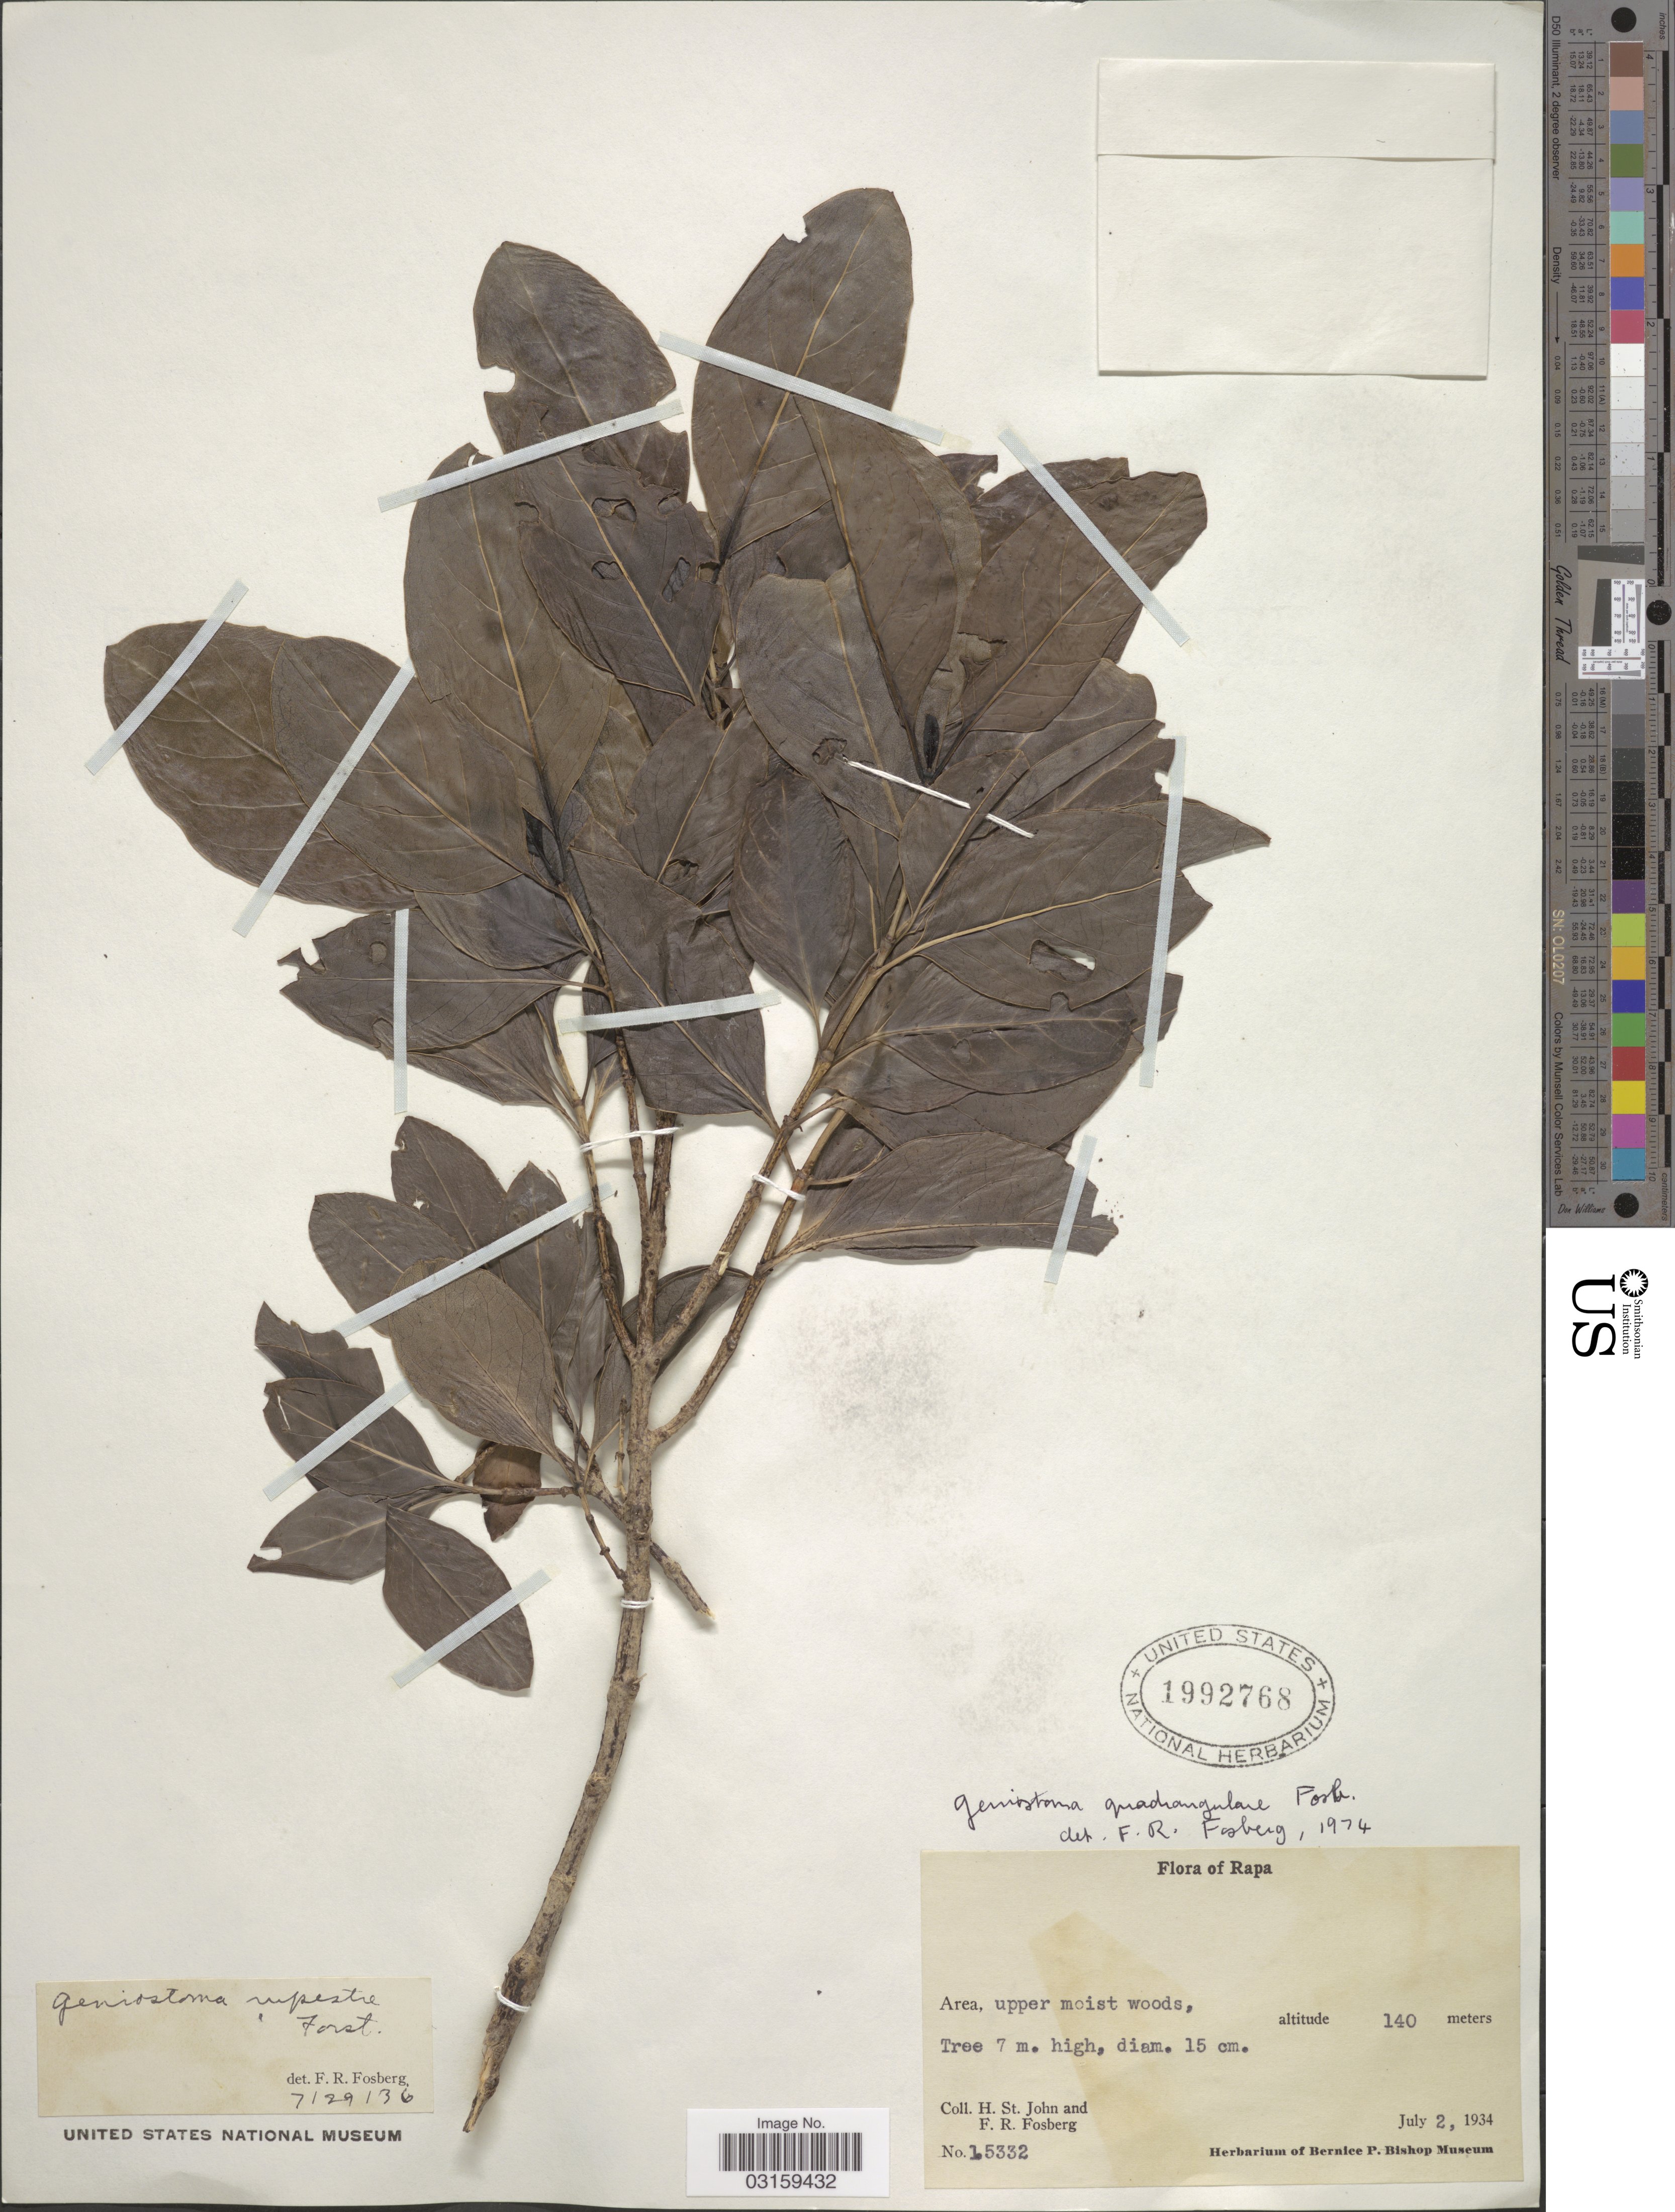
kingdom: Plantae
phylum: Tracheophyta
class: Magnoliopsida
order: Gentianales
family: Loganiaceae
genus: Geniostoma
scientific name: Geniostoma quadrangulare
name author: Fosberg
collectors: H. St. John & F. R. Fosberg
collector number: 15332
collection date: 1934-07-02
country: French Polynesia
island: Rapa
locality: Rapa.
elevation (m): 140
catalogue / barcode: US 1992768